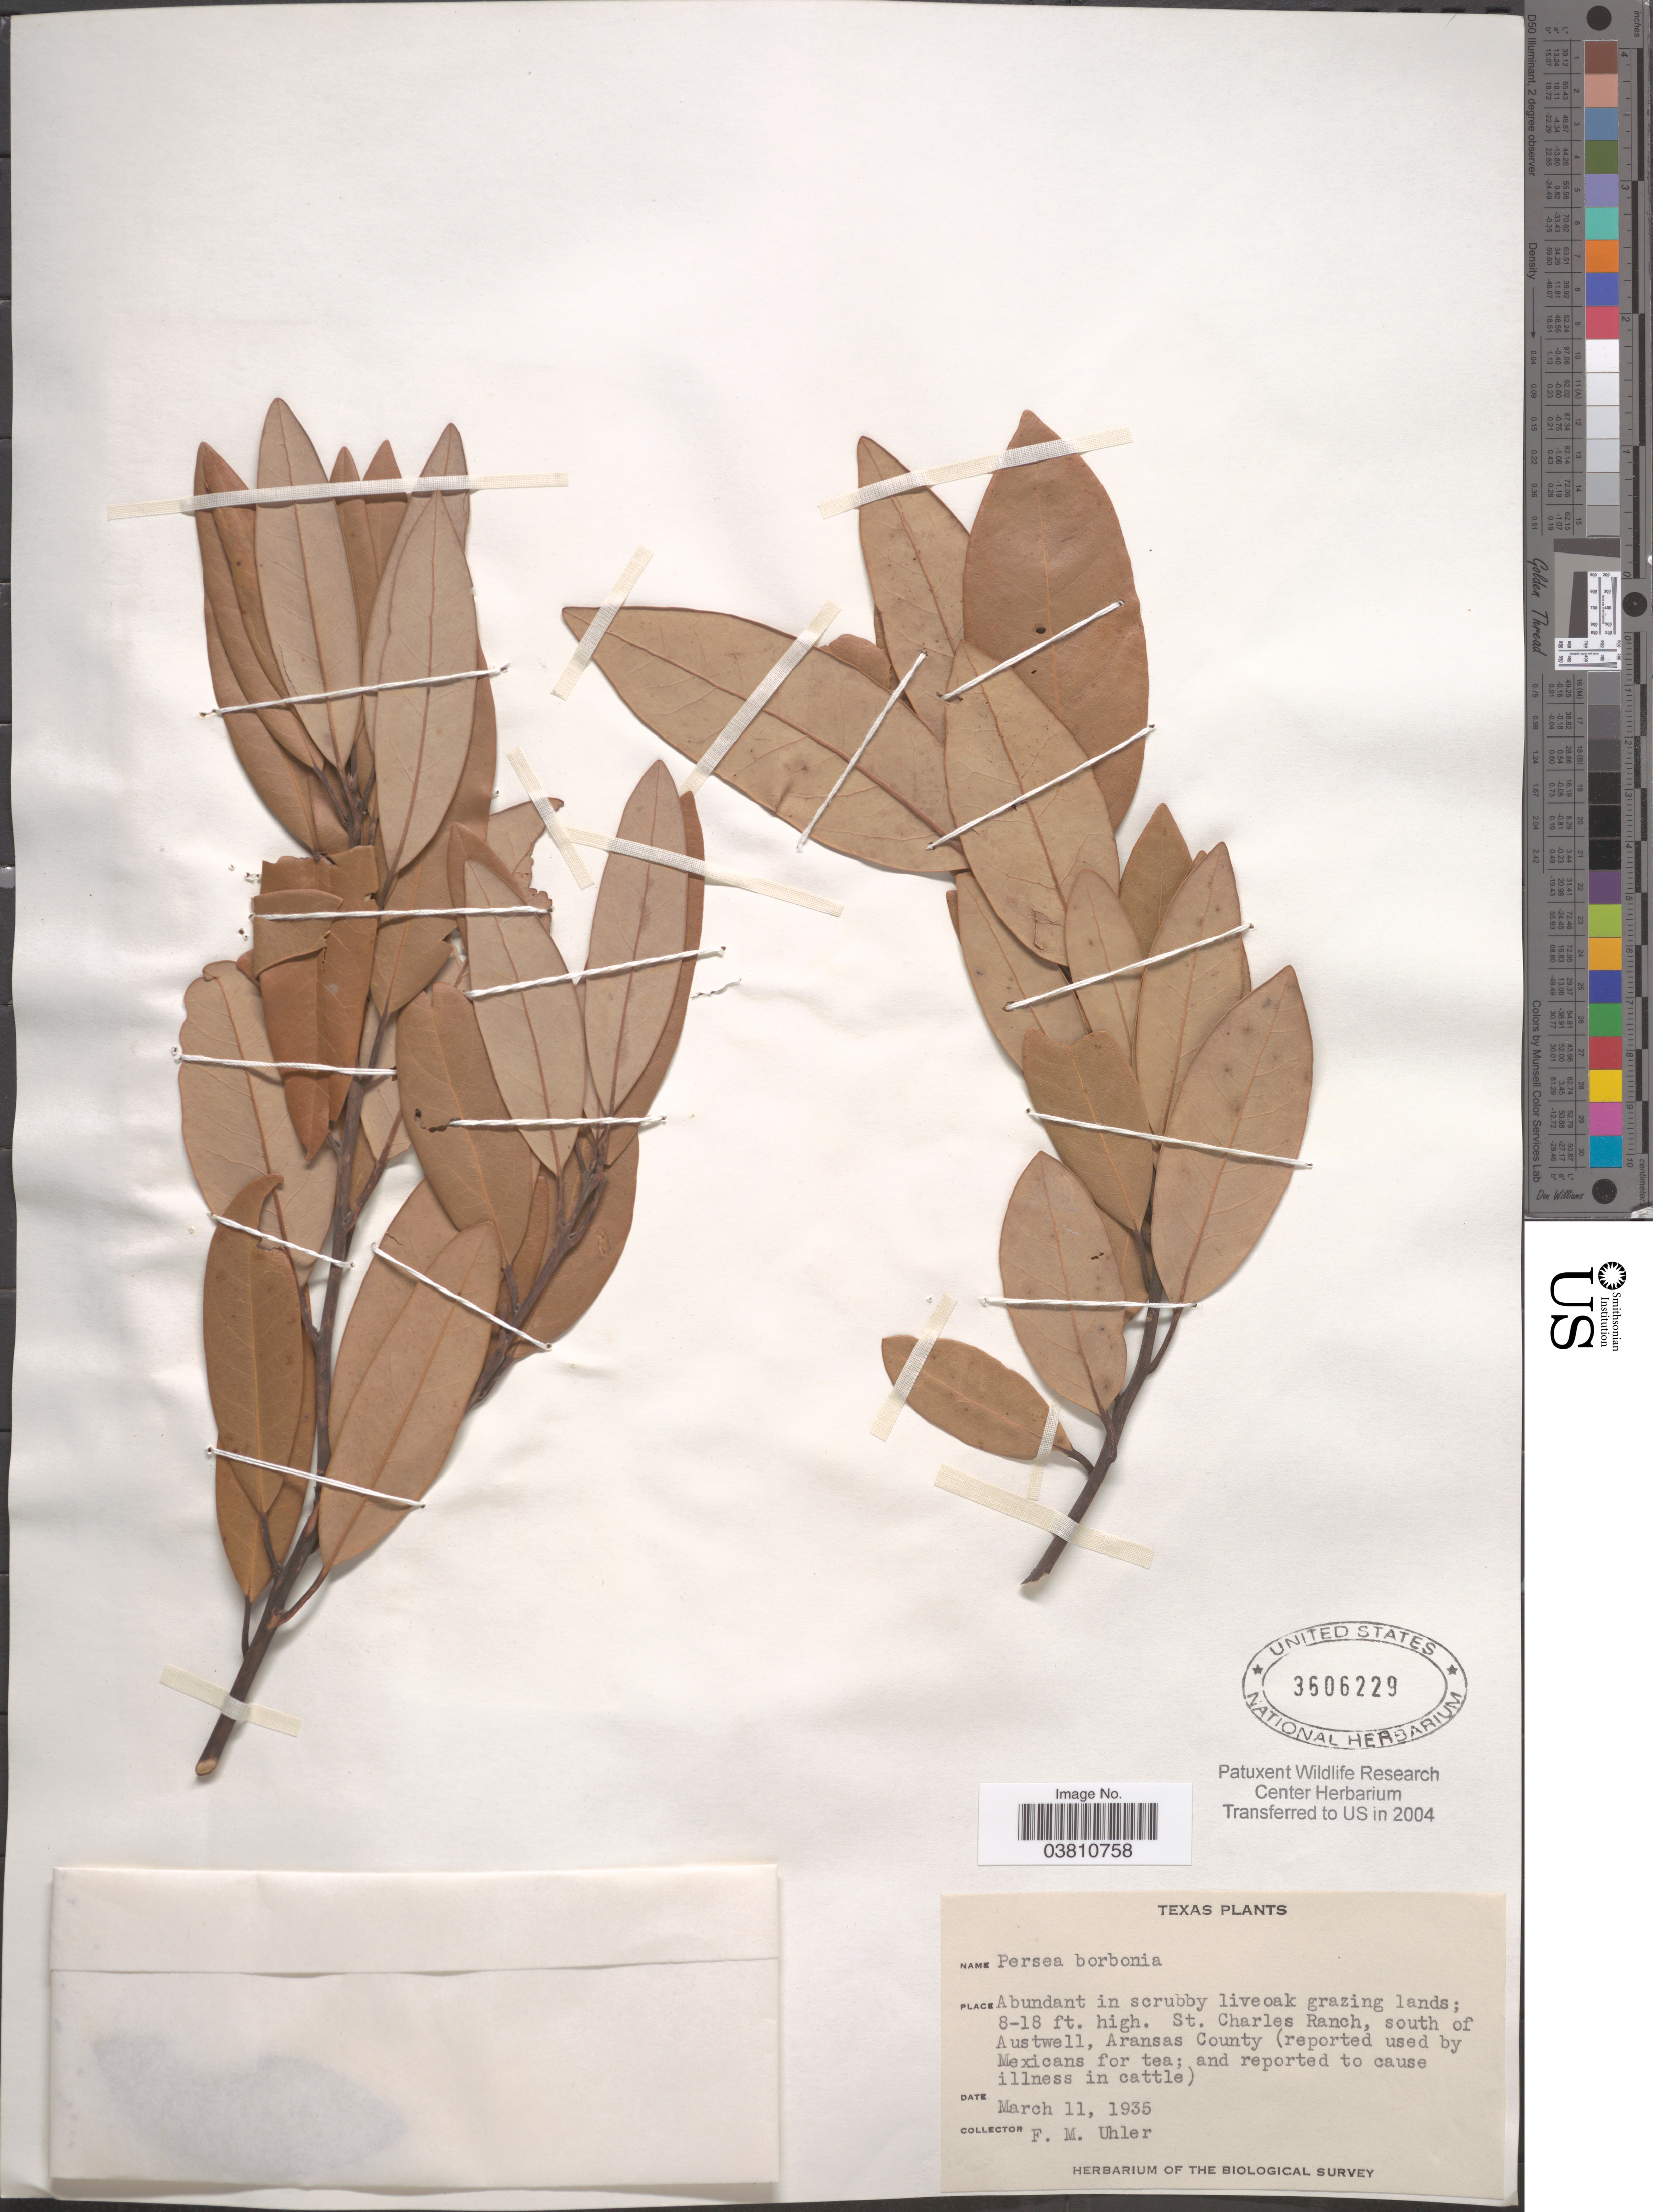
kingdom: Plantae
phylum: Tracheophyta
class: Magnoliopsida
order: Laurales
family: Lauraceae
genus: Persea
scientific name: Persea borbonia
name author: (L.) Spreng.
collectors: F. M. Uhler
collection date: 1935-03-11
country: United States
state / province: Texas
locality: St. Charles Ranch, south of Austwell, Aransas County.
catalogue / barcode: US 3606229